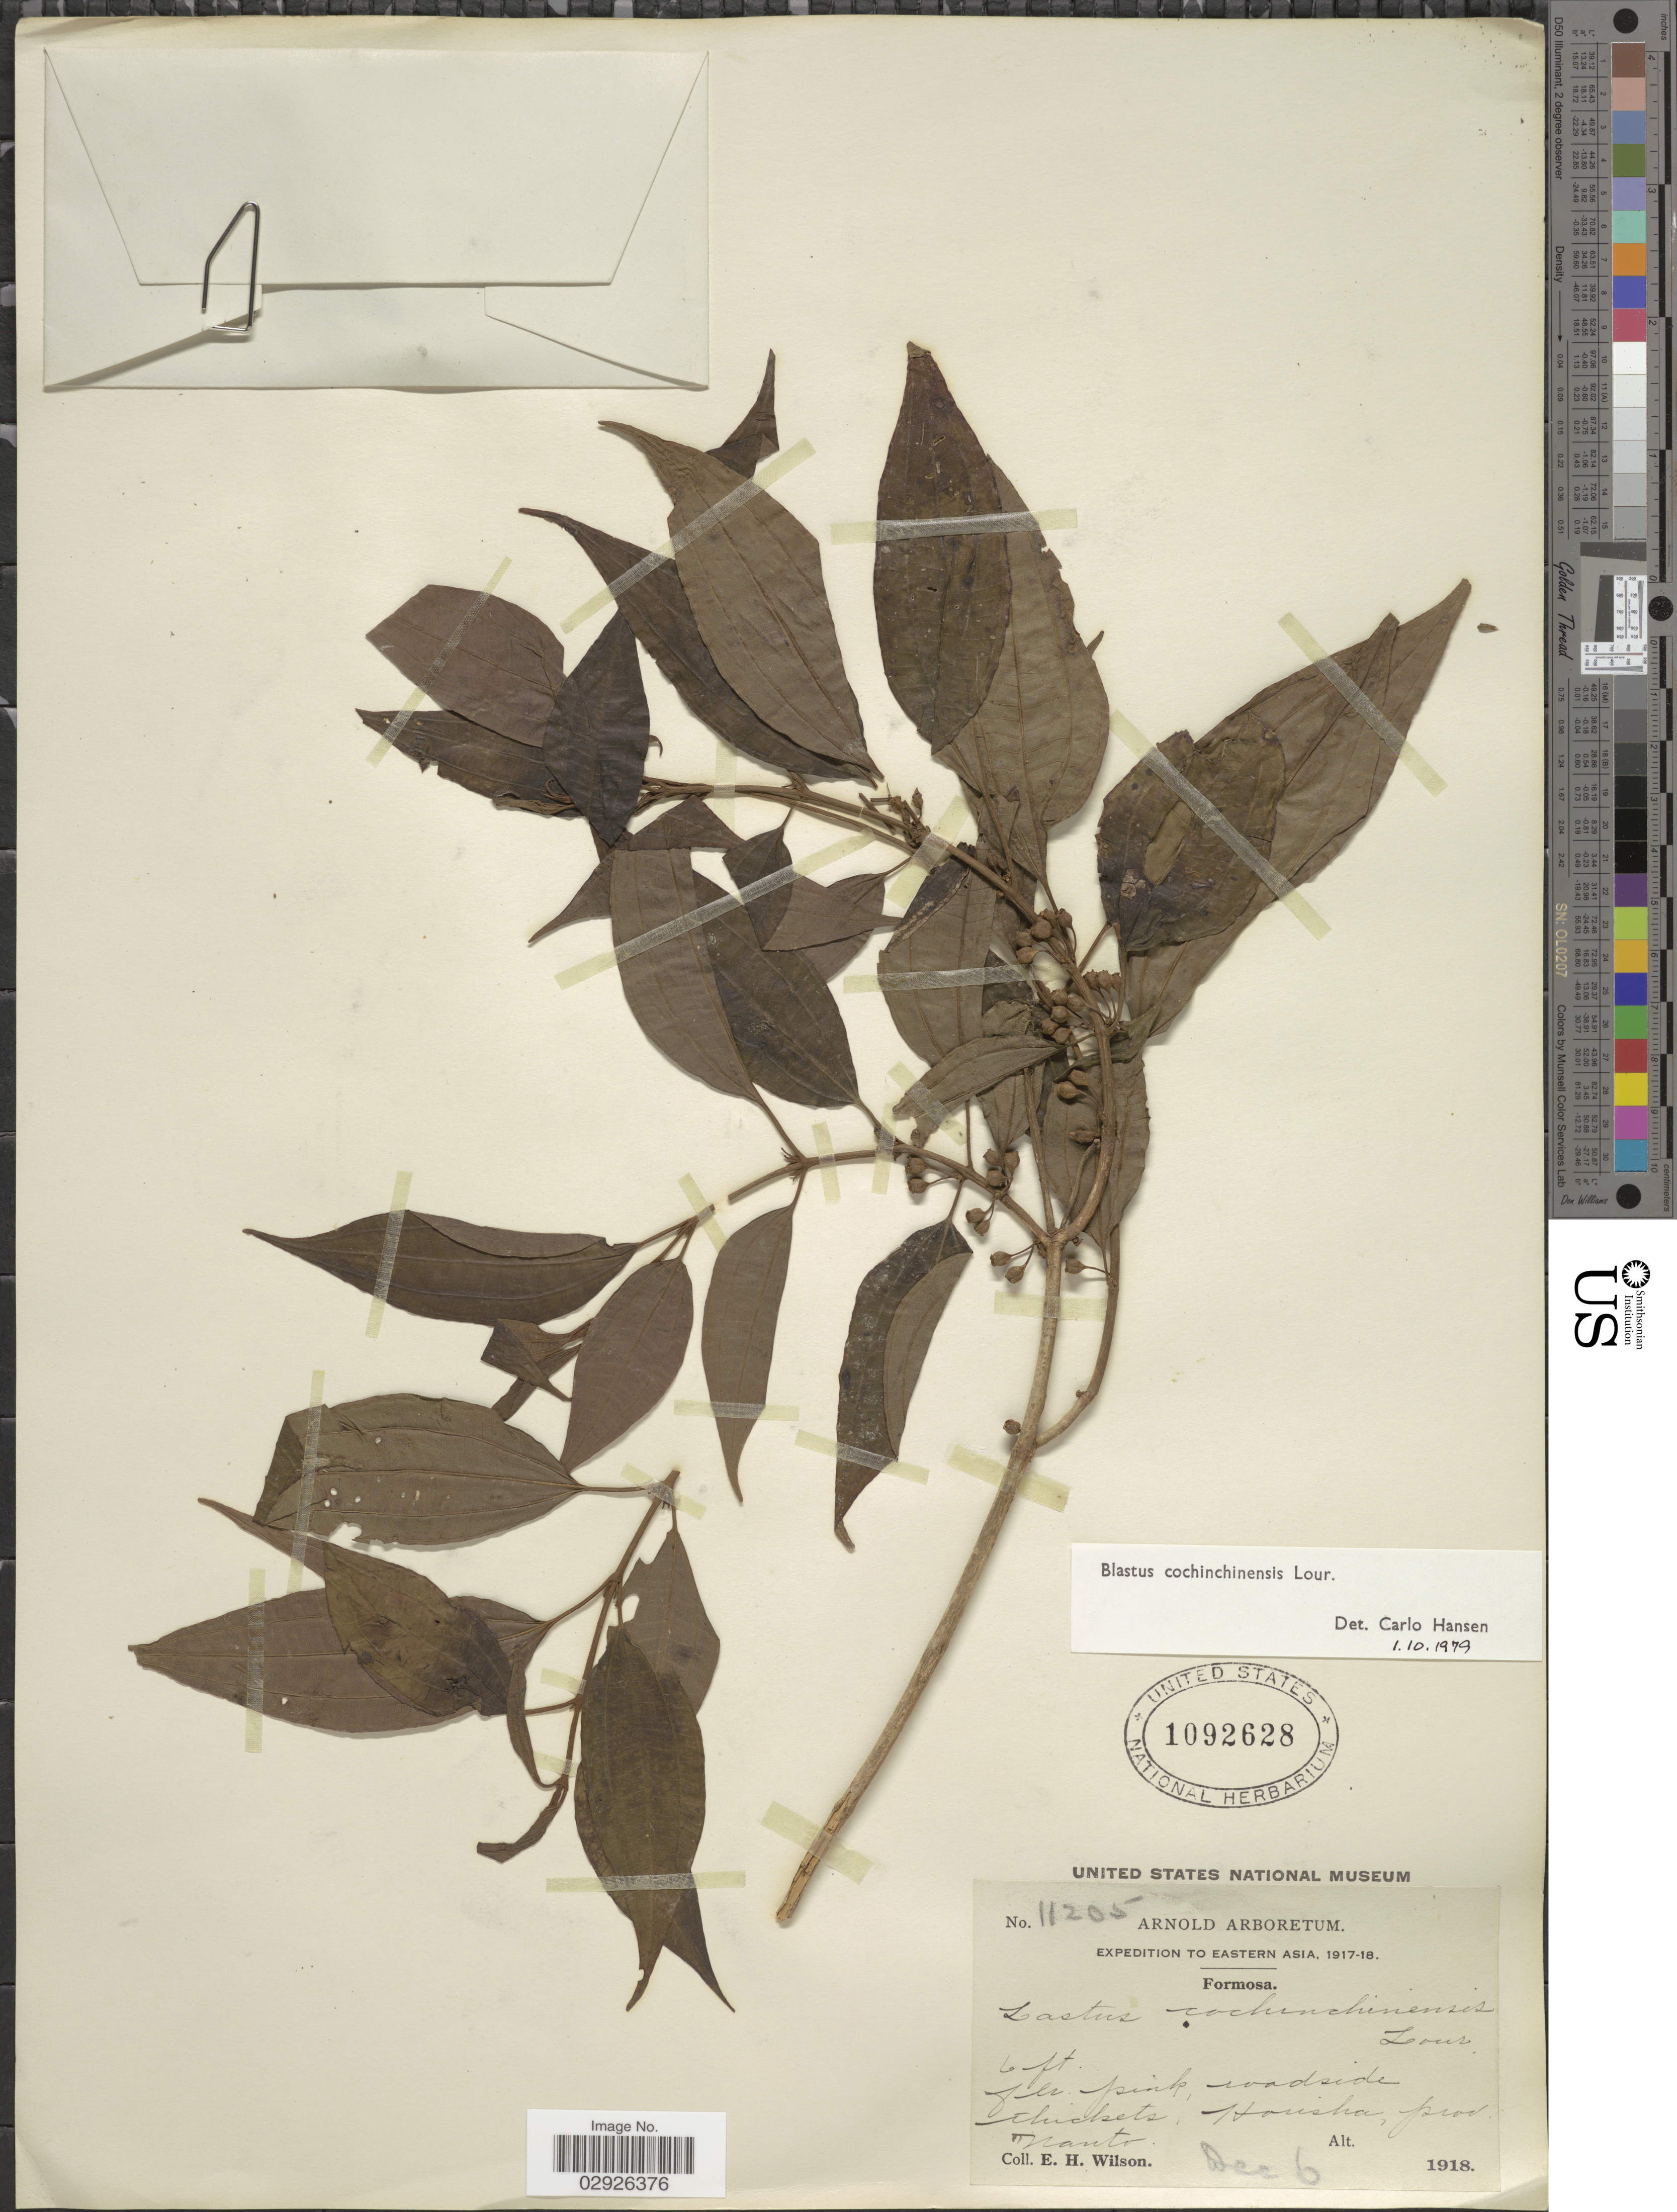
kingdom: Plantae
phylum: Tracheophyta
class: Magnoliopsida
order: Myrtales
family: Melastomataceae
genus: Blastus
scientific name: Blastus cochinchinensis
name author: Lour.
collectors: E. Wilson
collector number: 11205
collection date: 1918-12-06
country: Taiwan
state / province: Nantou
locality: Eastern Asia, Formosa, Horisha, prov. Nanto.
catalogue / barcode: US 1092628